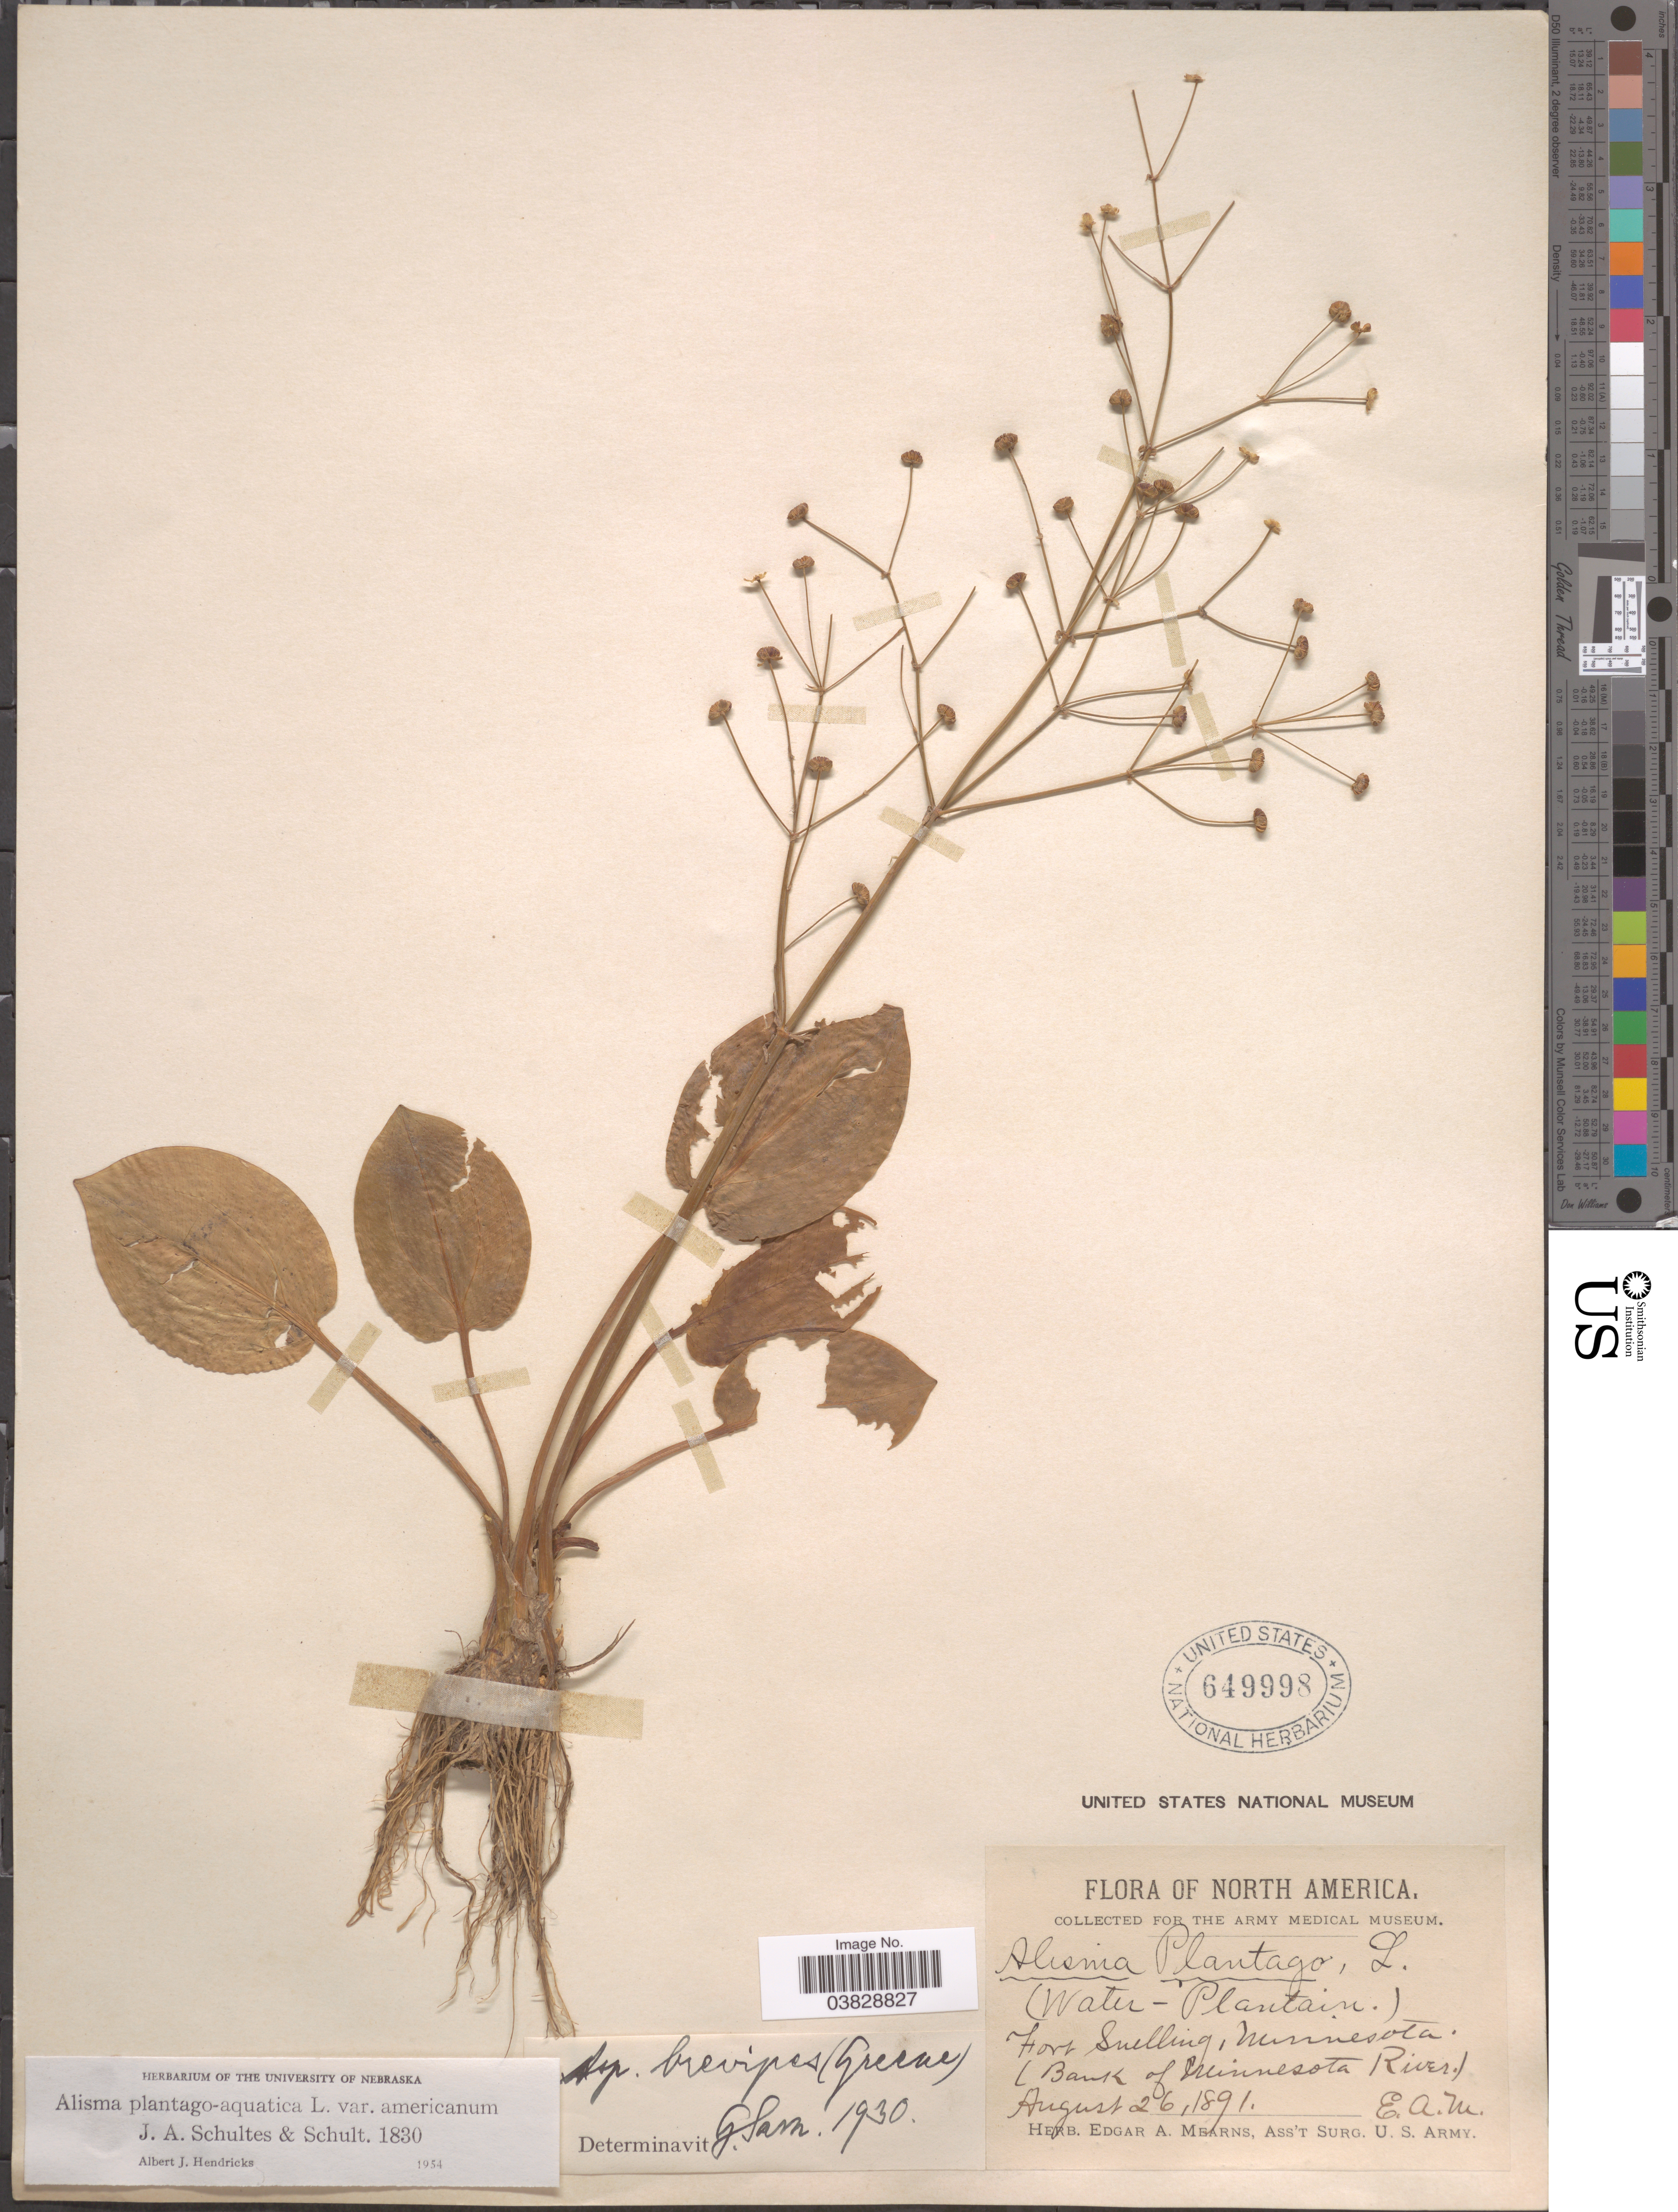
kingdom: Plantae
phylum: Tracheophyta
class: Liliopsida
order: Alismatales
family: Alismataceae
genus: Alisma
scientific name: Alisma plantago-aquatica var. americanum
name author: L.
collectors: E. A. Mearns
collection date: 1891-08-26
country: United States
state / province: Minnesota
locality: Fort Snelling (Bank of Minnesota River).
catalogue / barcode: US 649998